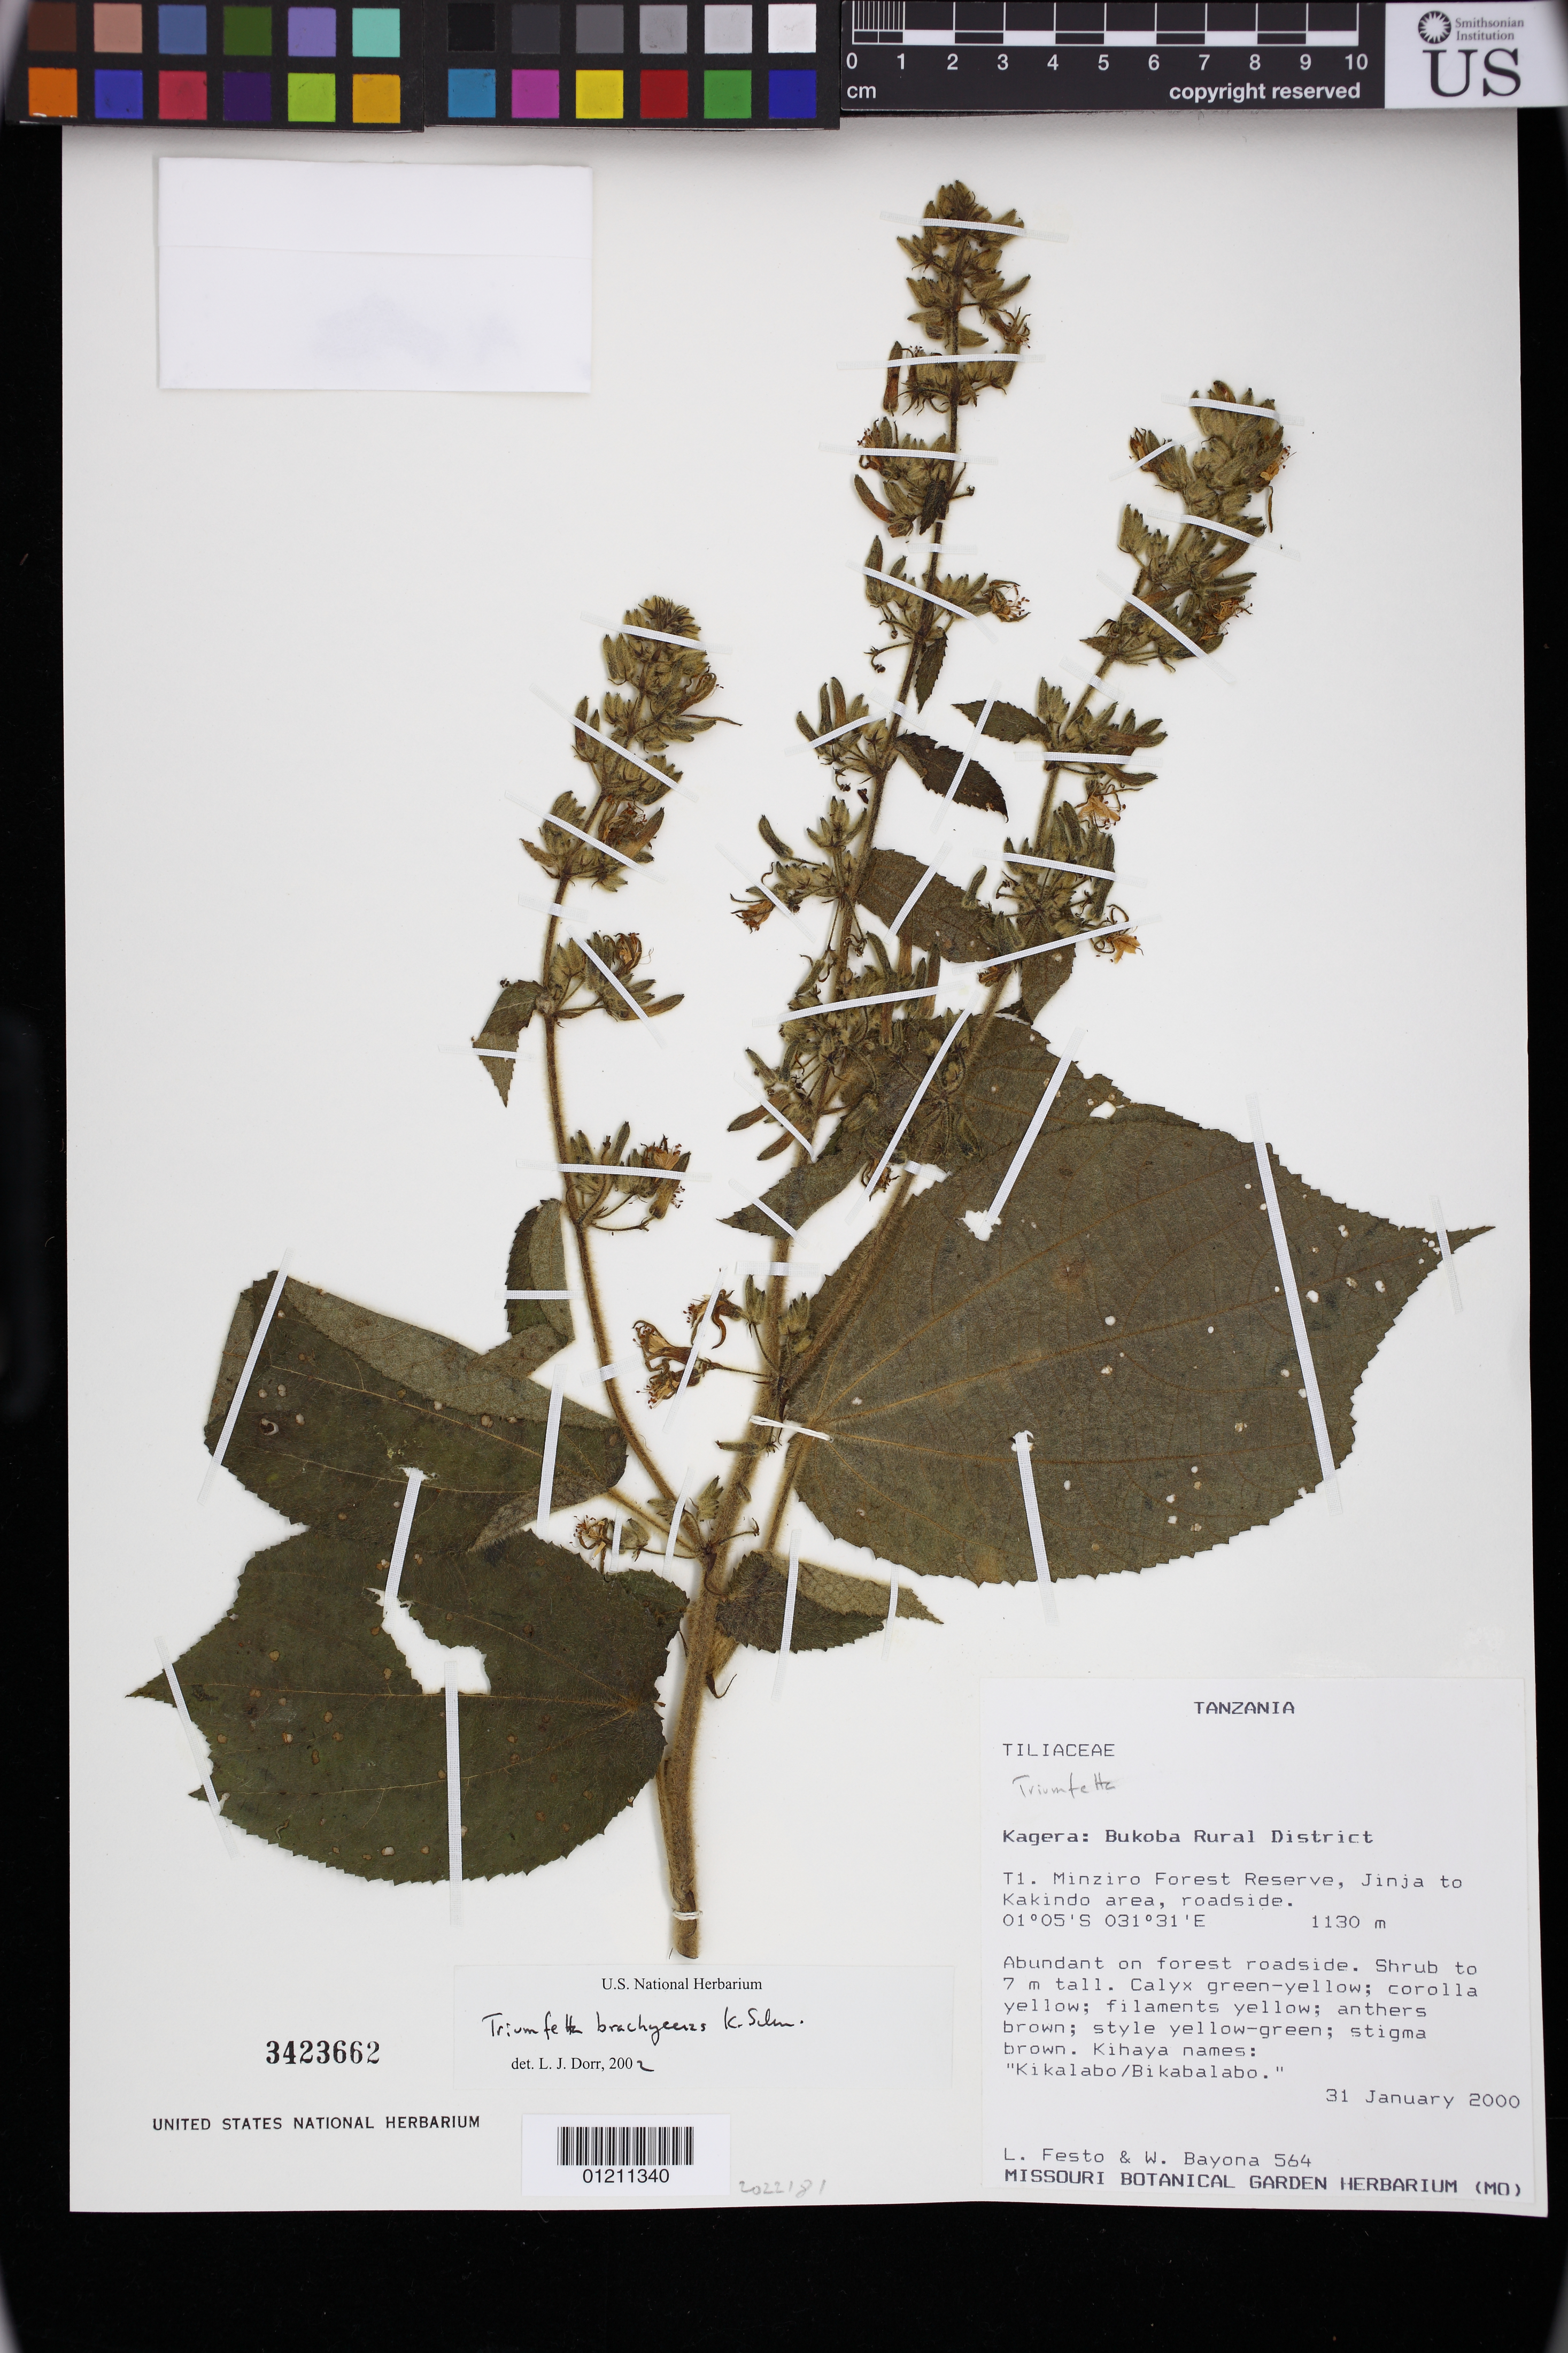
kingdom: Plantae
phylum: Tracheophyta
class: Magnoliopsida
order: Malvales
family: Malvaceae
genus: Triumfetta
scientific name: Triumfetta brachyceras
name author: K. Schum.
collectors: L. Festo & W. Bayona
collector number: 564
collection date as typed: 31 Jan 2000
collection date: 2000-01-31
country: Tanzania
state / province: Kagera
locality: Kagera: Bukoba Rural District. T1. Minziro Forest Reserve, Jinja to Kakindo area, roadside.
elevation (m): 1130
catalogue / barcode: US 3423662